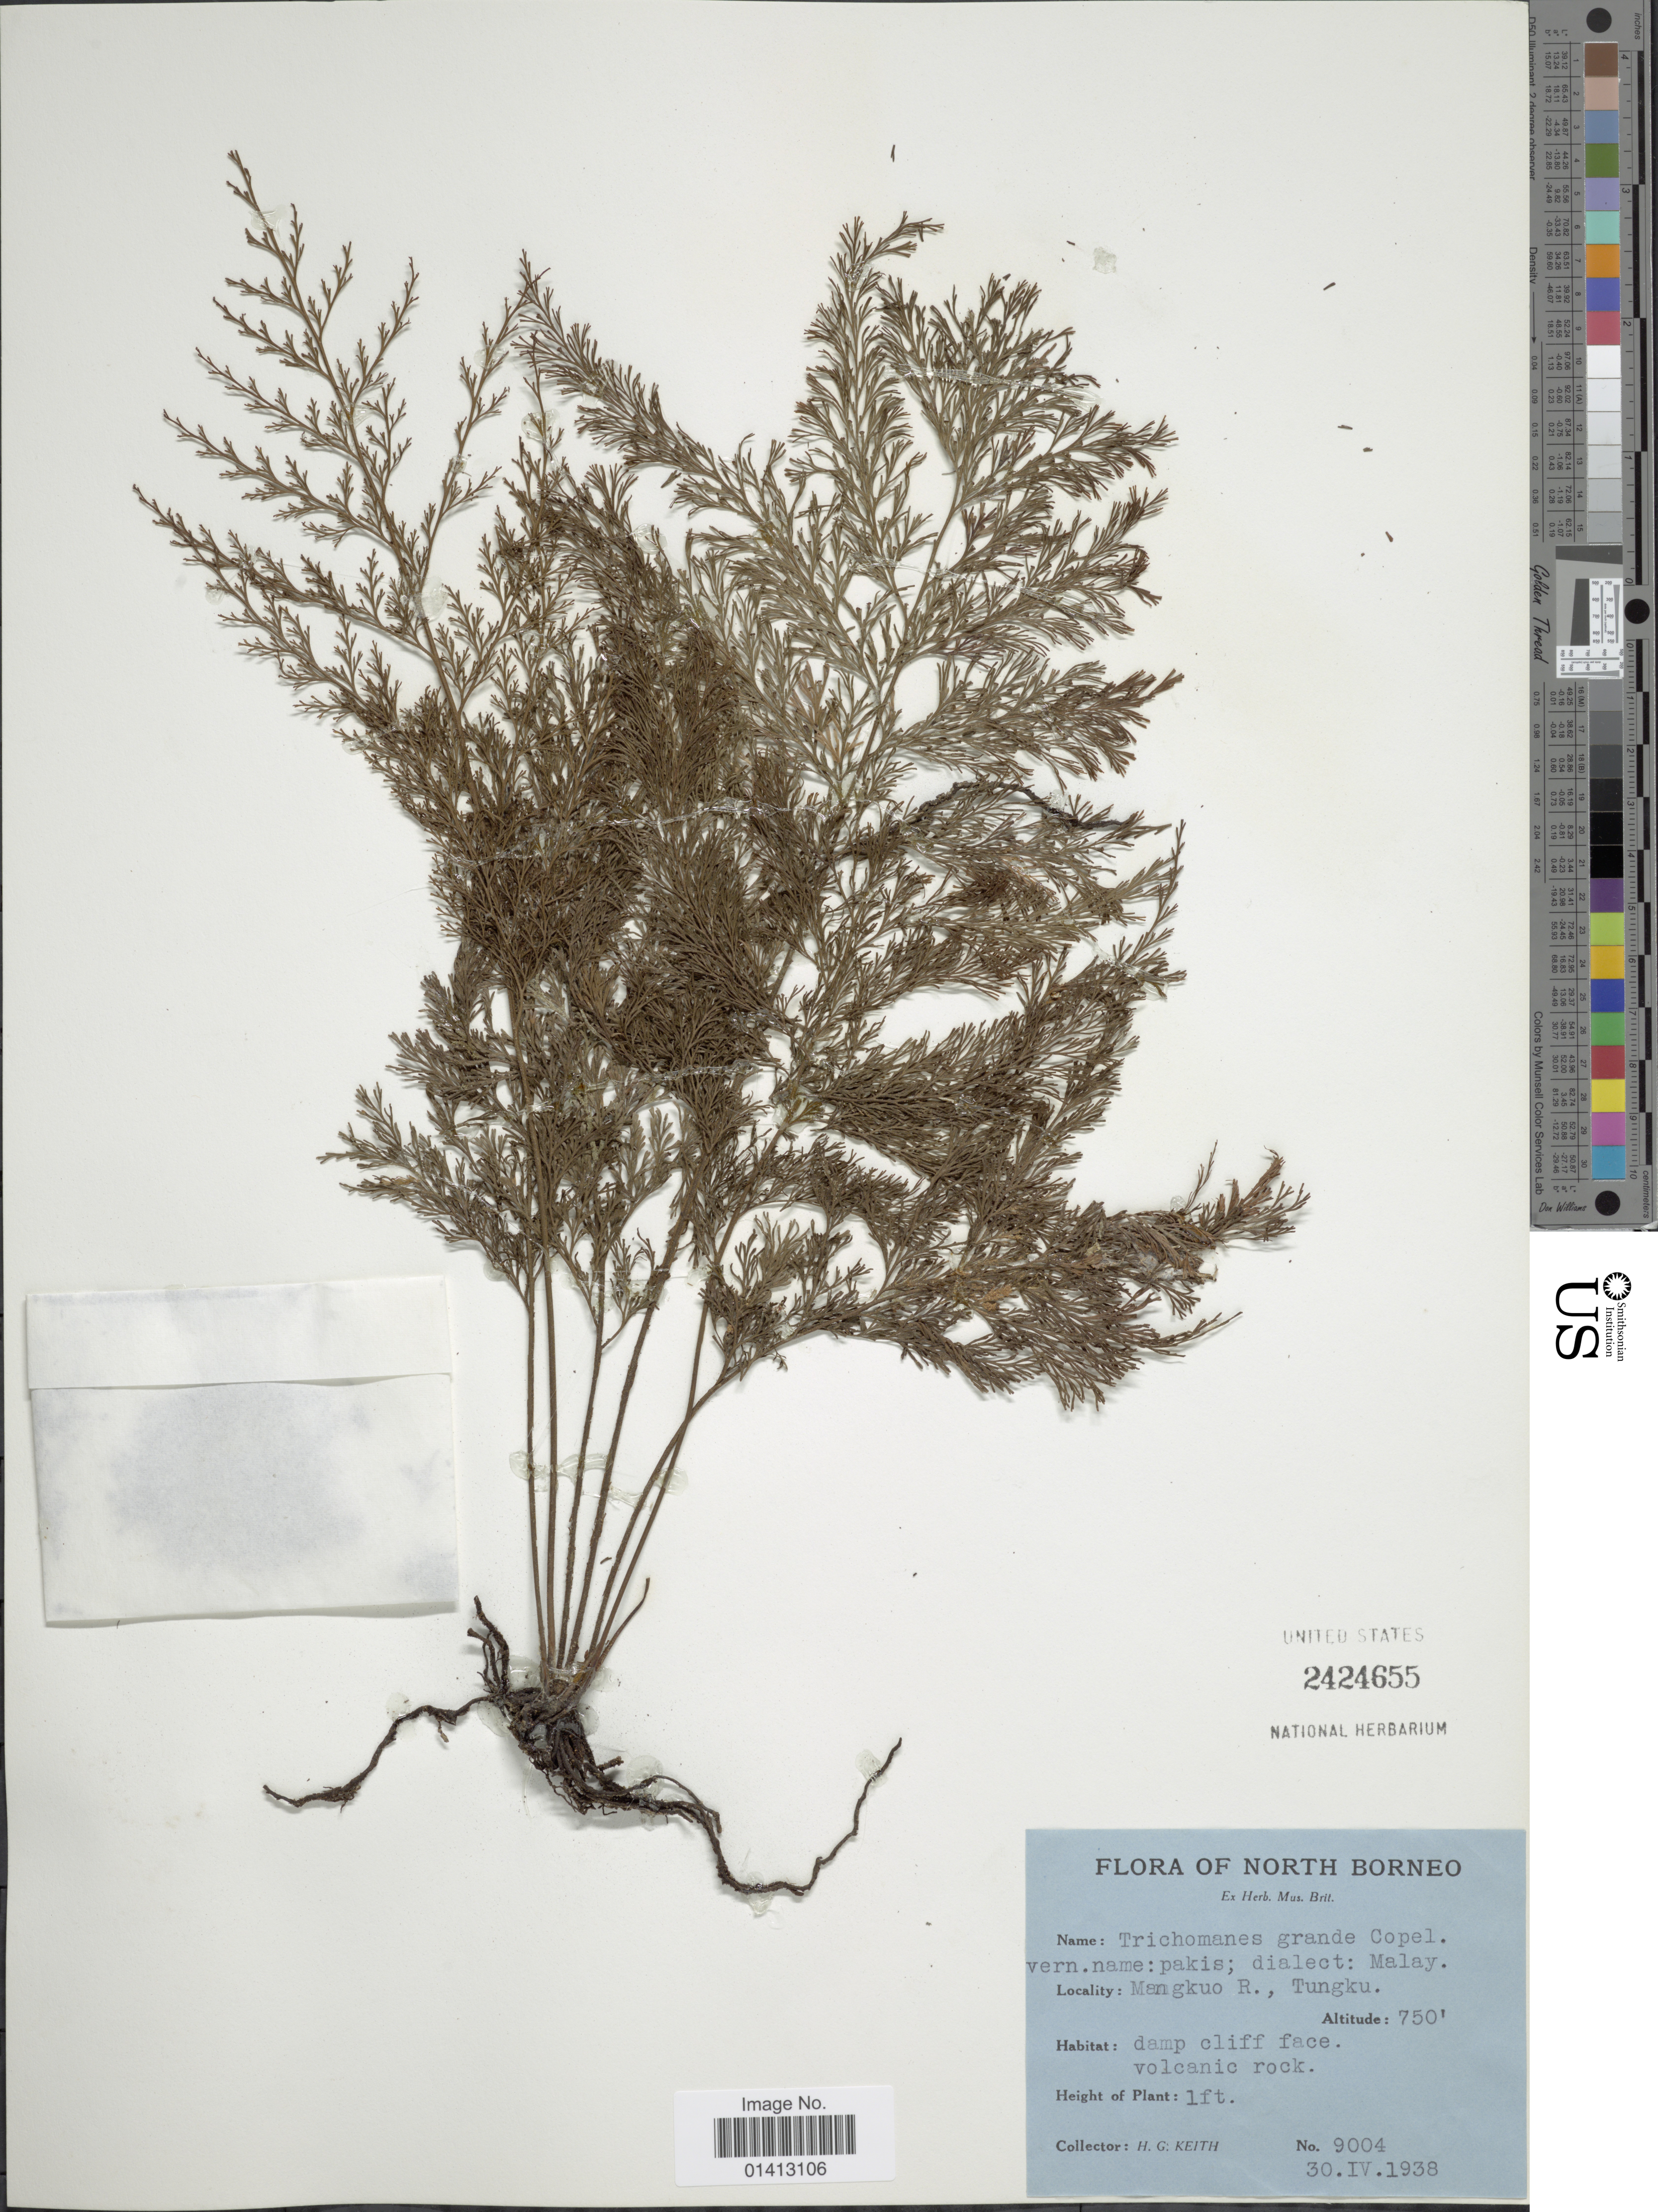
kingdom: Plantae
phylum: Tracheophyta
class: Polypodiopsida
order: Hymenophyllales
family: Hymenophyllaceae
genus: Crepidomanes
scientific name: Crepidomanes grande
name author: (Copel.) Ebihara & K. Iwats.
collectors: H. Keith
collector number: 9004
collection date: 1938-04-30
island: Borneo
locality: North Borneo, Mangkuo R., Tungku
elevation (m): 229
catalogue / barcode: US 2424655